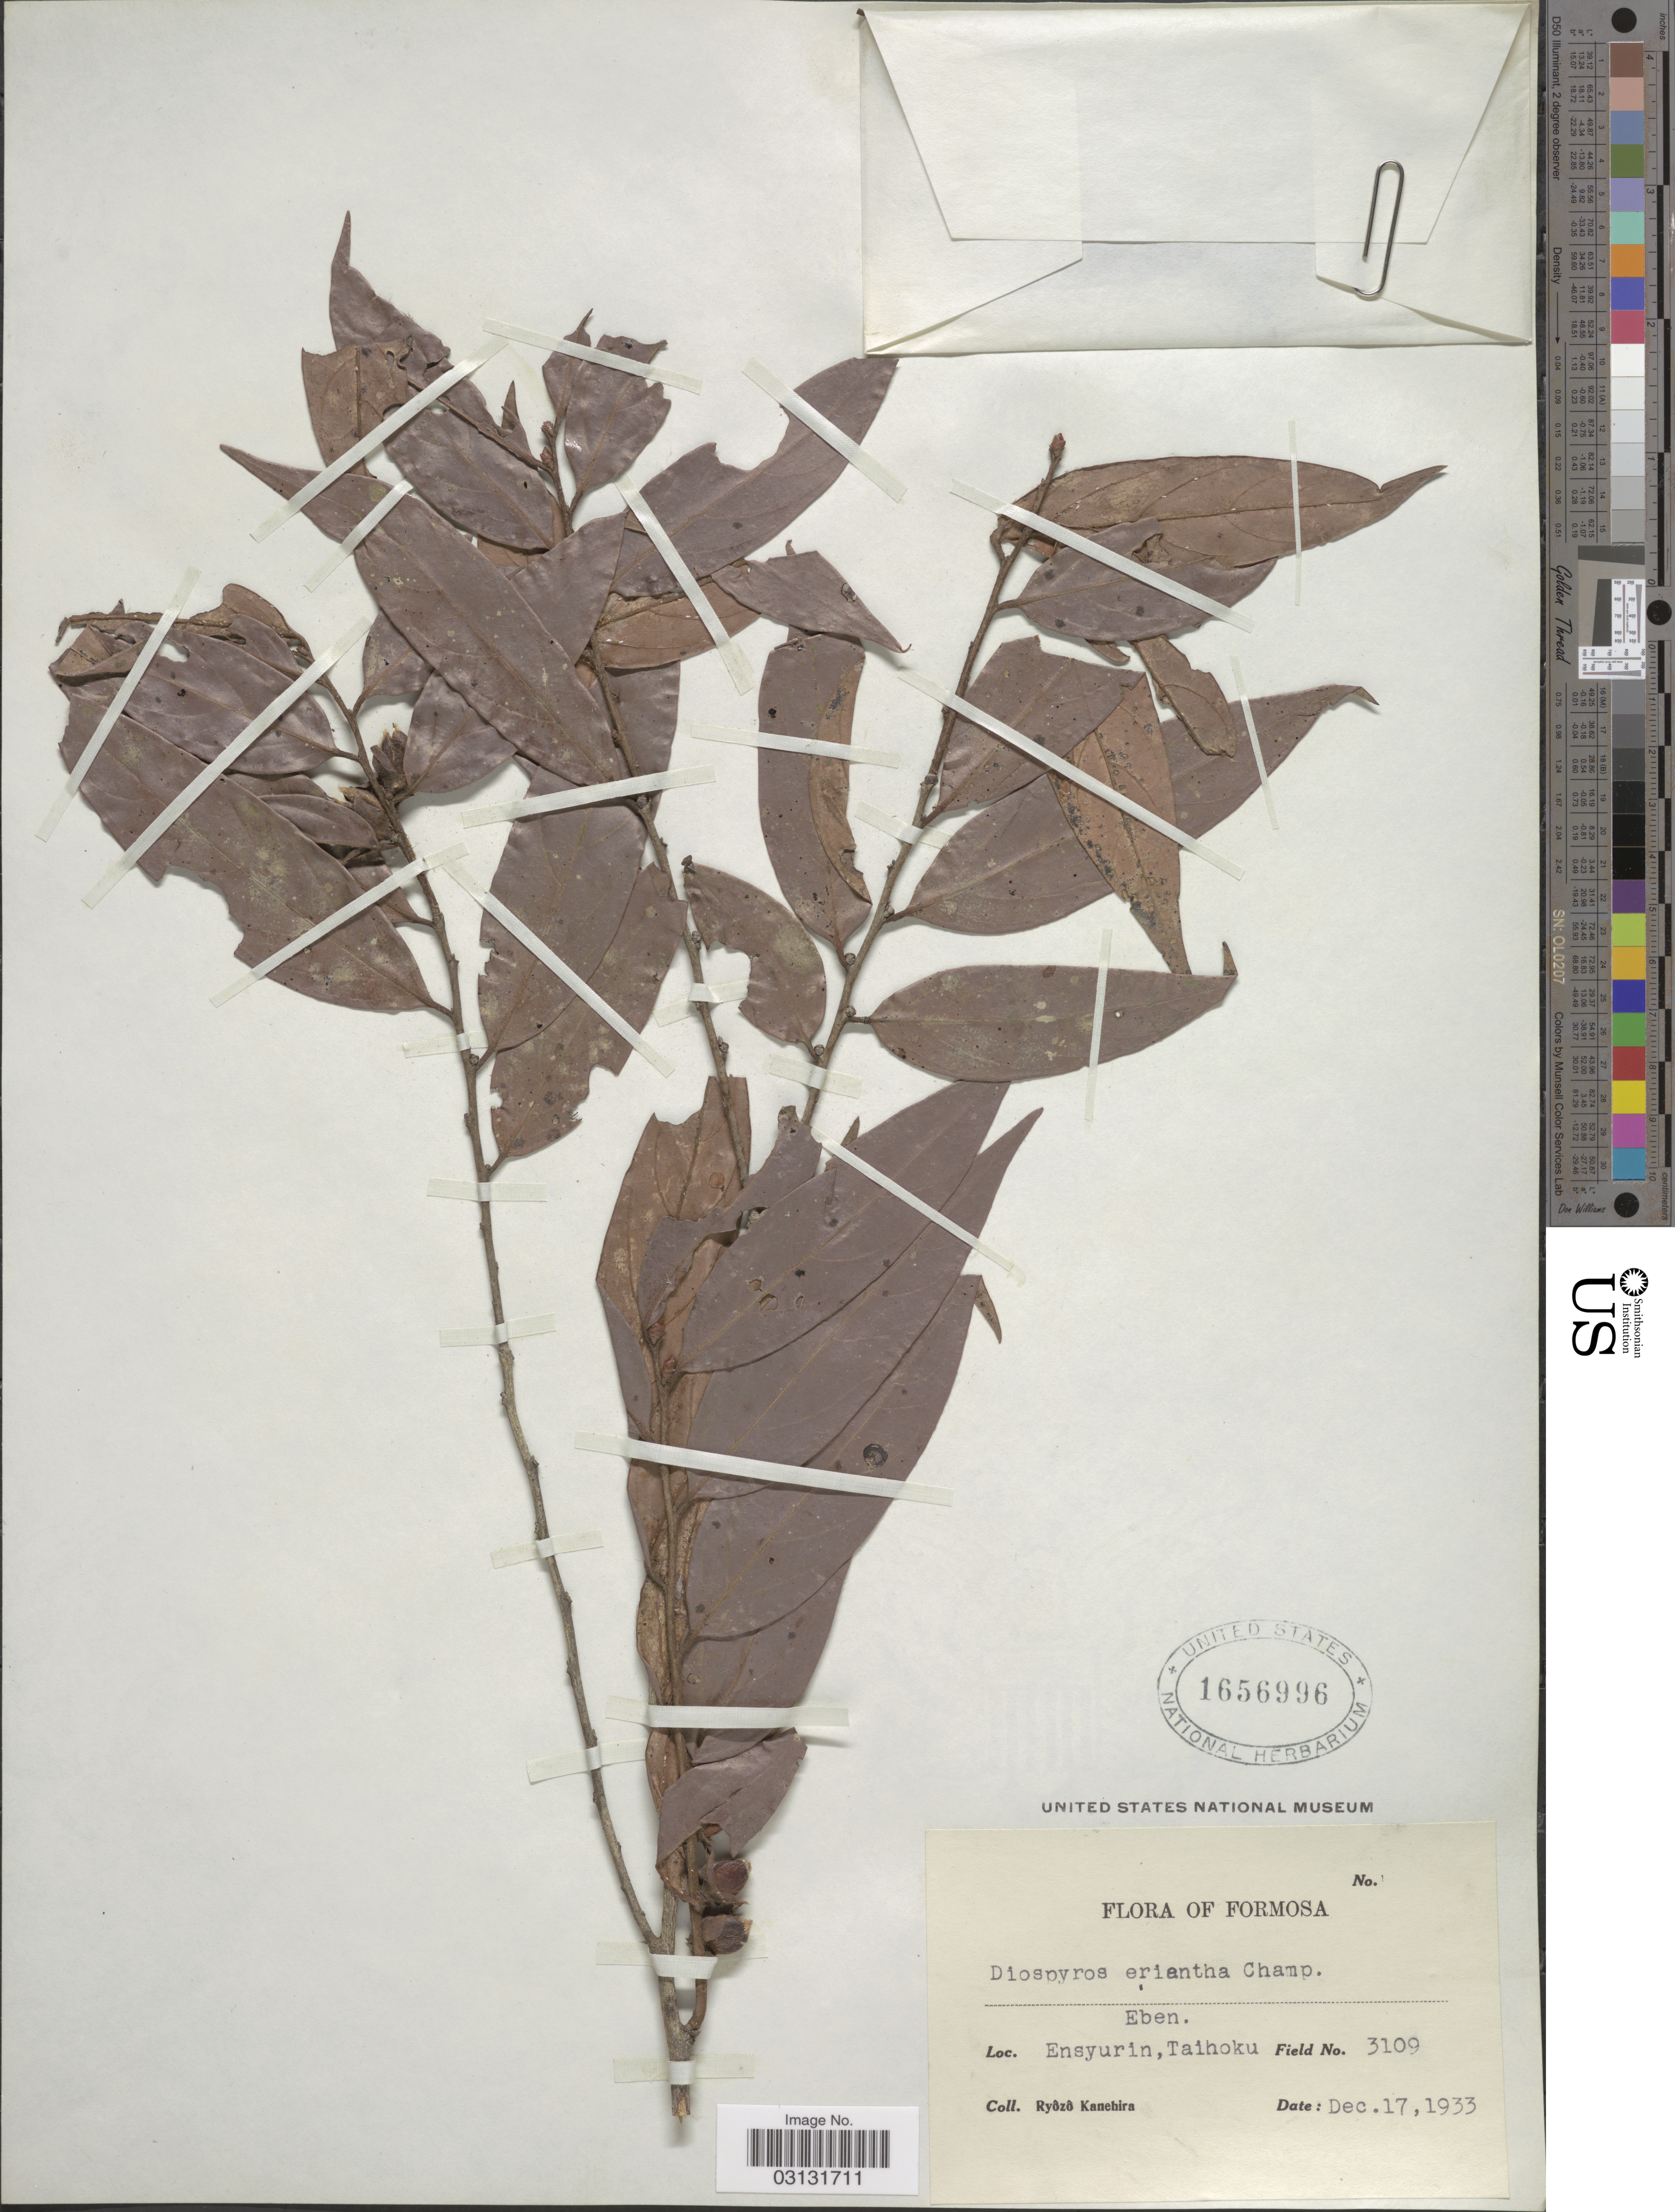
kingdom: Plantae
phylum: Tracheophyta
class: Magnoliopsida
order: Ericales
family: Ebenaceae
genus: Diospyros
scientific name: Diospyros eriantha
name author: Champ. ex Benth.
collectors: R. Kanehira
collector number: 3109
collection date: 1933-12-17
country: Taiwan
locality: Formosa. Ensyurin, Taihoku.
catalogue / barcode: US 1656996